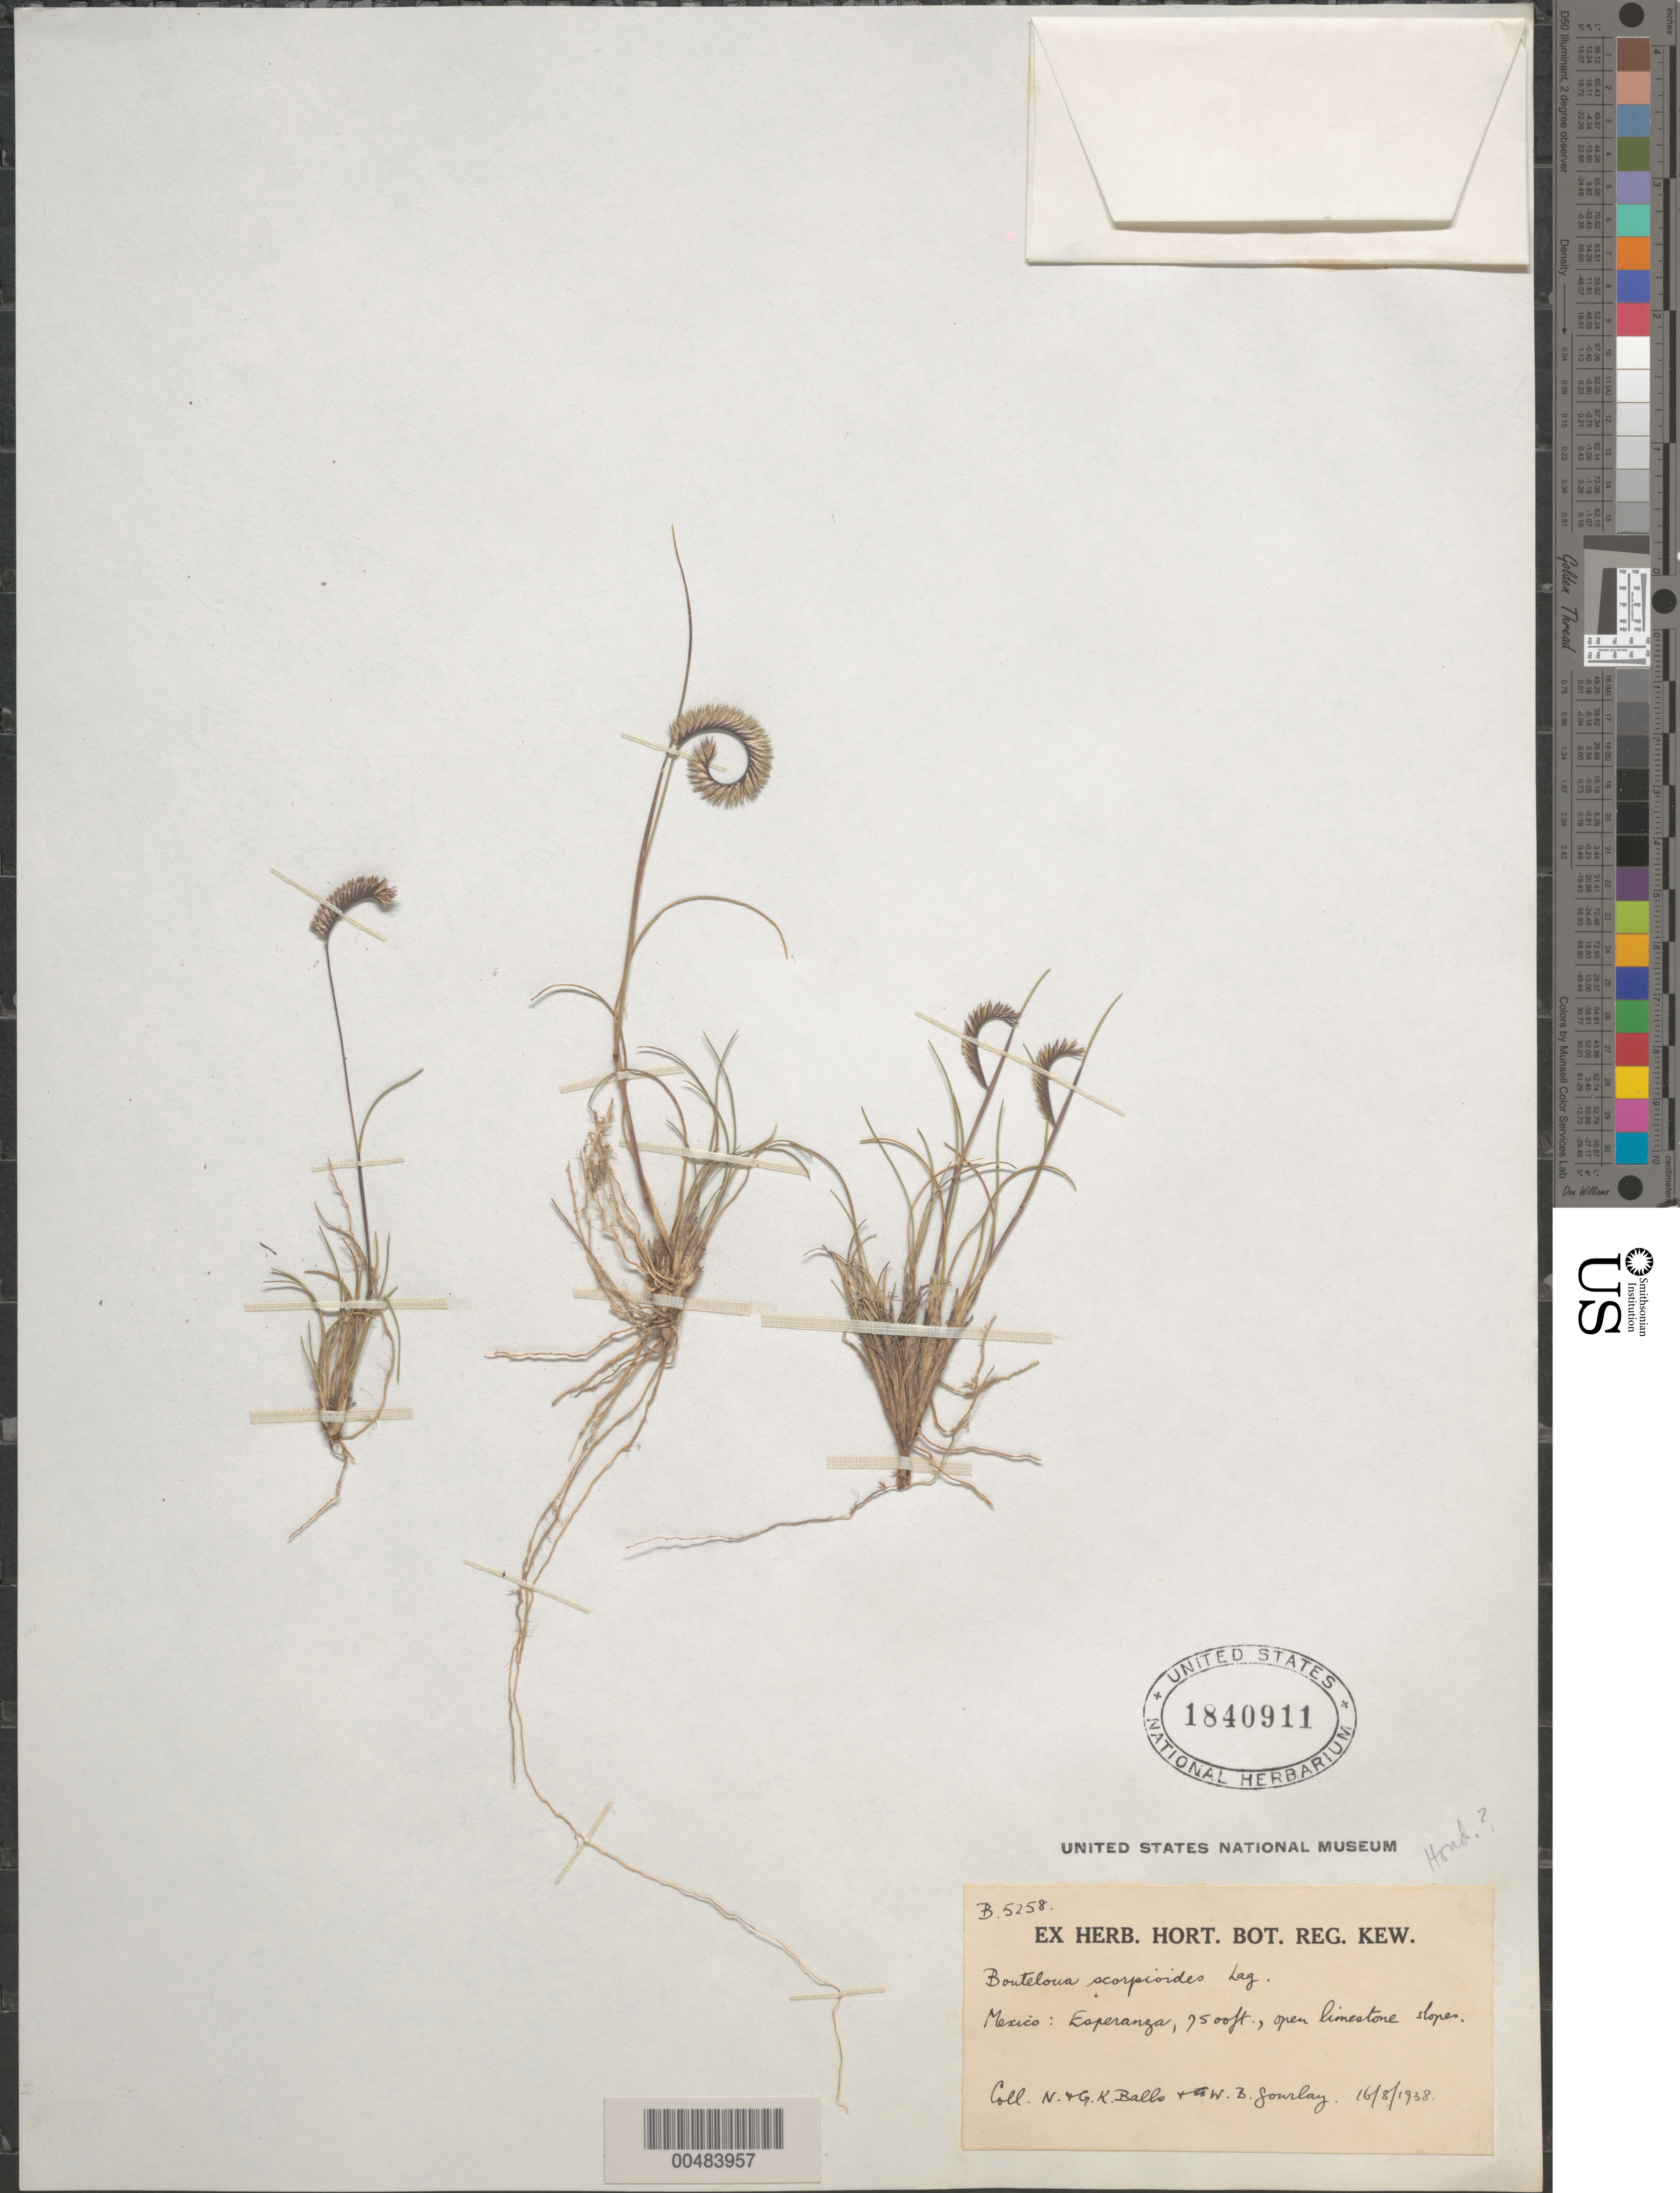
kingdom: Plantae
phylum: Tracheophyta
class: Liliopsida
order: Poales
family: Poaceae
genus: Bouteloua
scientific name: Bouteloua scorpioides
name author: Lag.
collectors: N. Balls, G. Balls & A. Gourlay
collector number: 5258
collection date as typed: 16 Aug 1938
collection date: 1938-08-16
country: Mexico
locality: Esperanza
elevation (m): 2286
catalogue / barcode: US 1840911